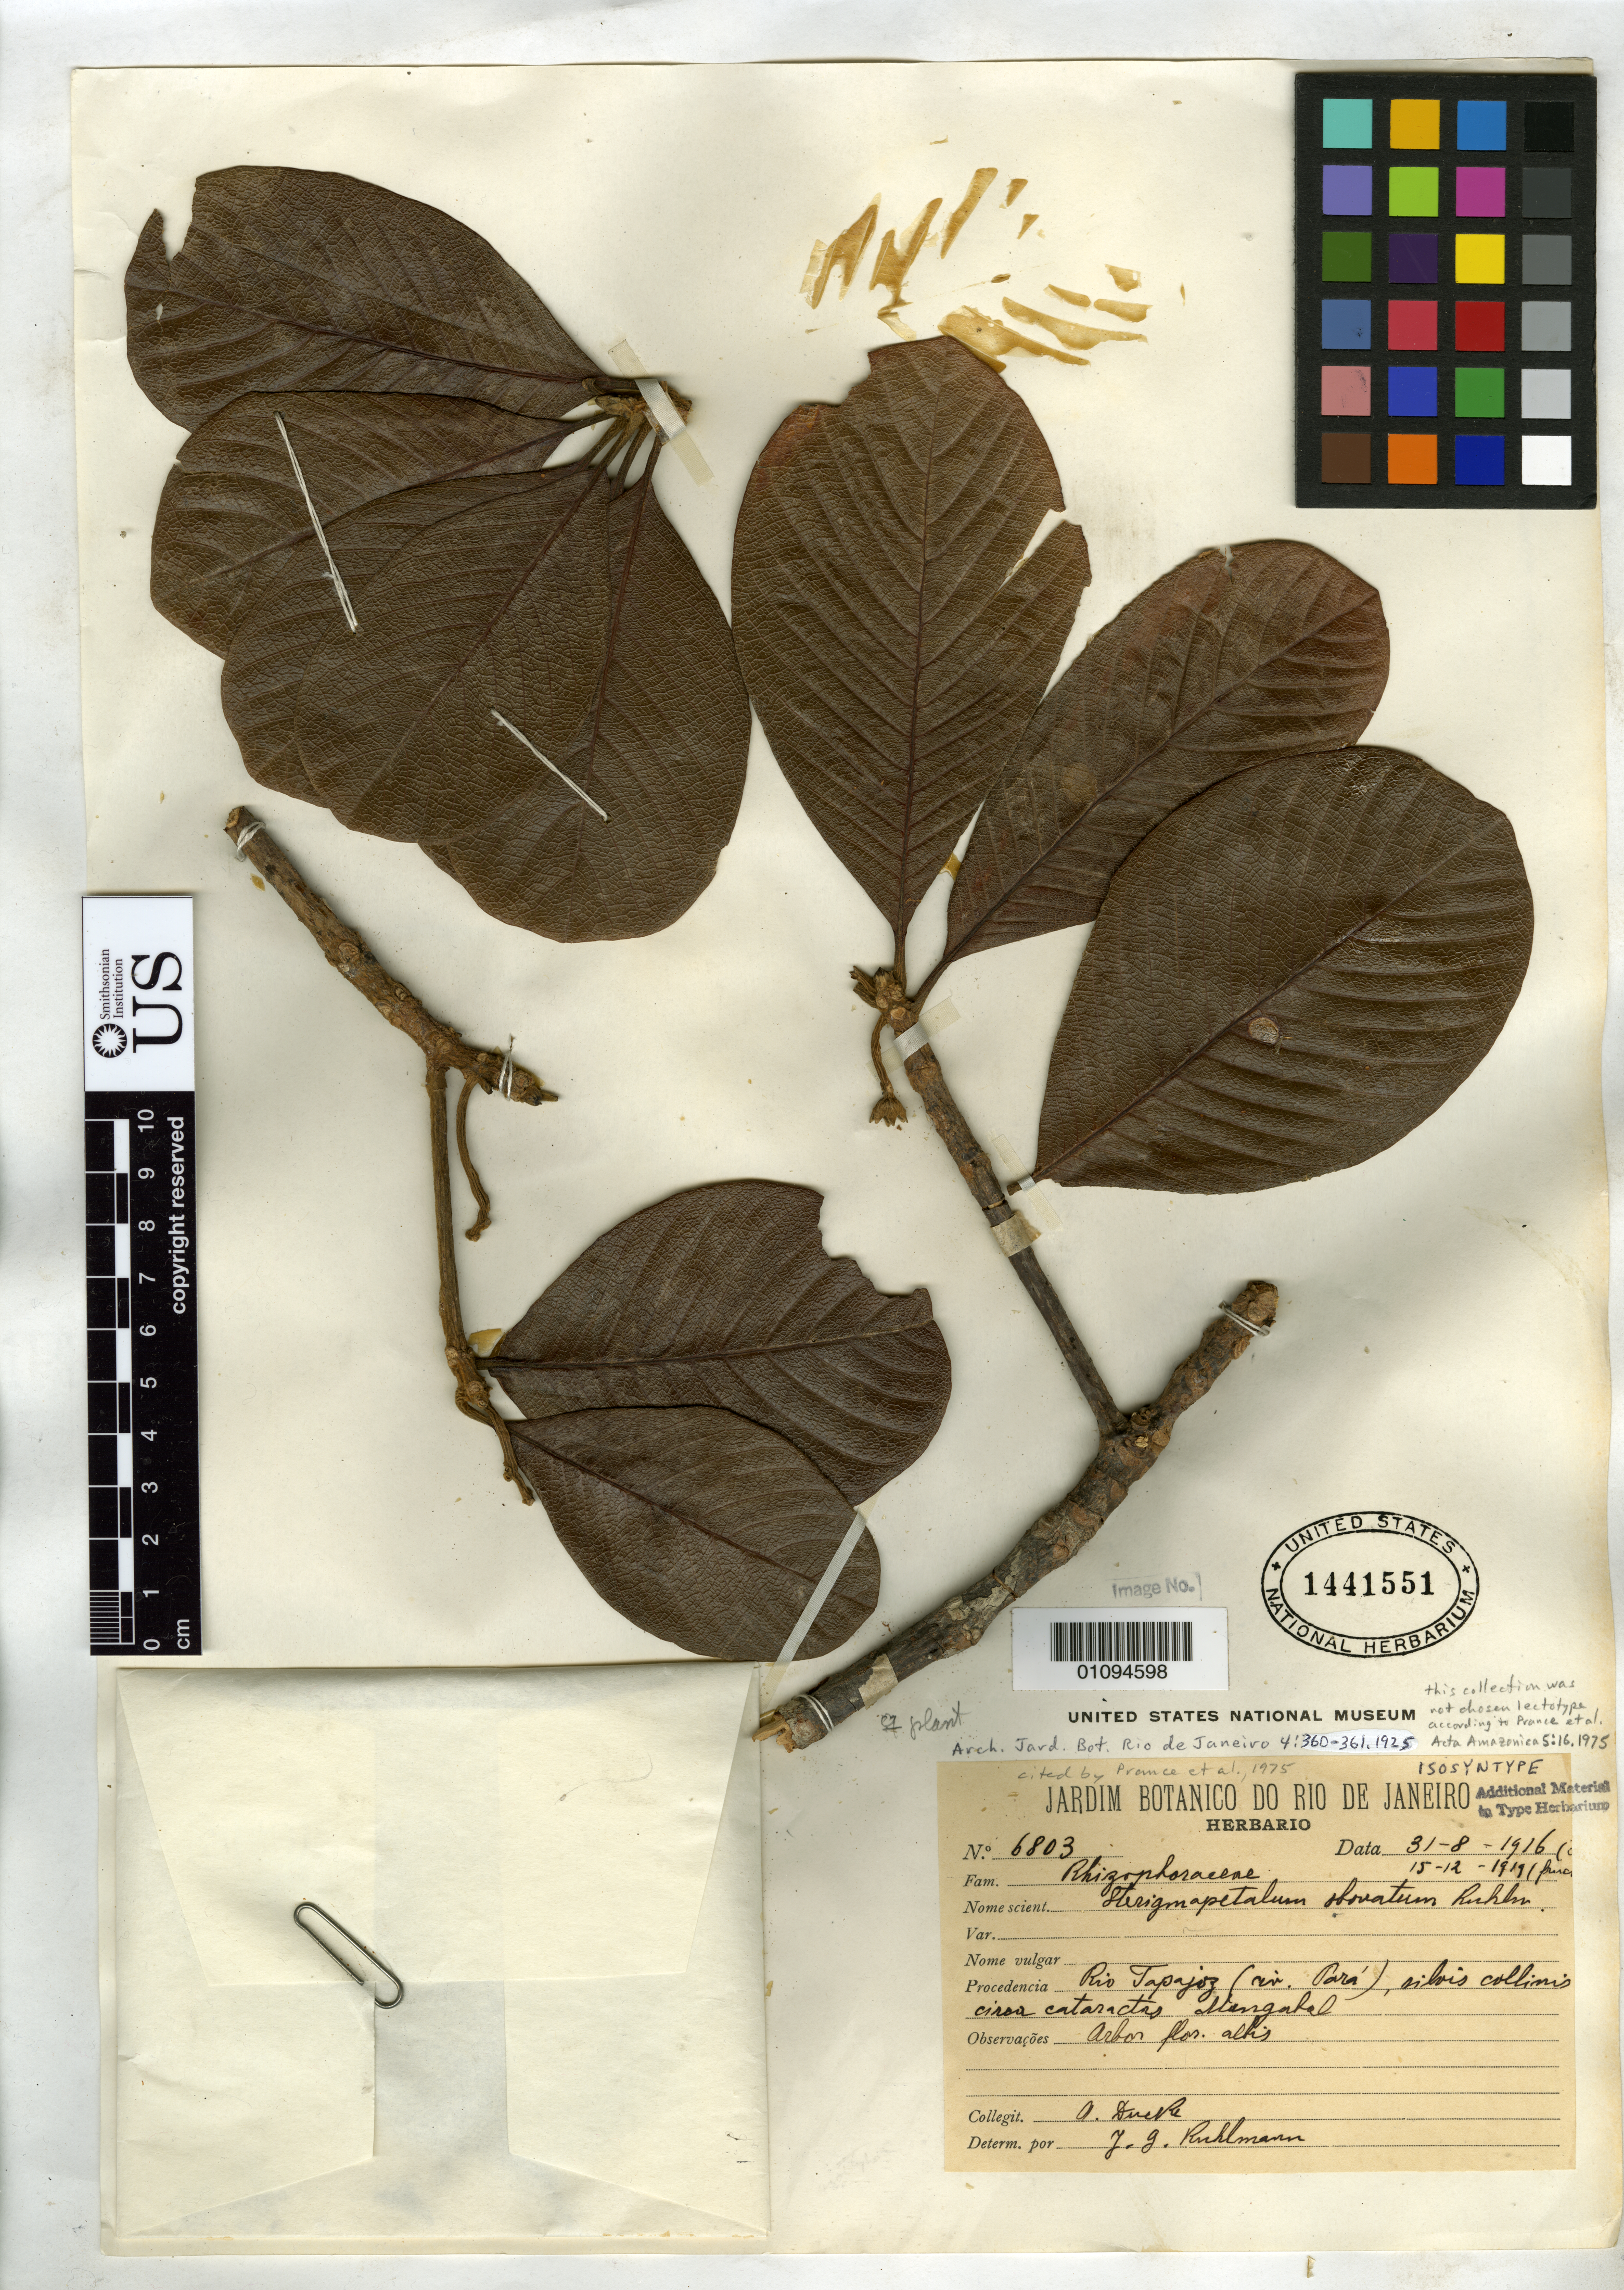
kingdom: Plantae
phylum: Tracheophyta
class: Magnoliopsida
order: Malpighiales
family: Rhizophoraceae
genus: Sterigmapetalum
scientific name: Sterigmapetalum obovatum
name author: Kuhlm.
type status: Isosyntype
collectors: A. Ducke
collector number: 6803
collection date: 1916-08-31/1919-12-15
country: Brazil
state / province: Pará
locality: Rio Tapajos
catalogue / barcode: US 1441551